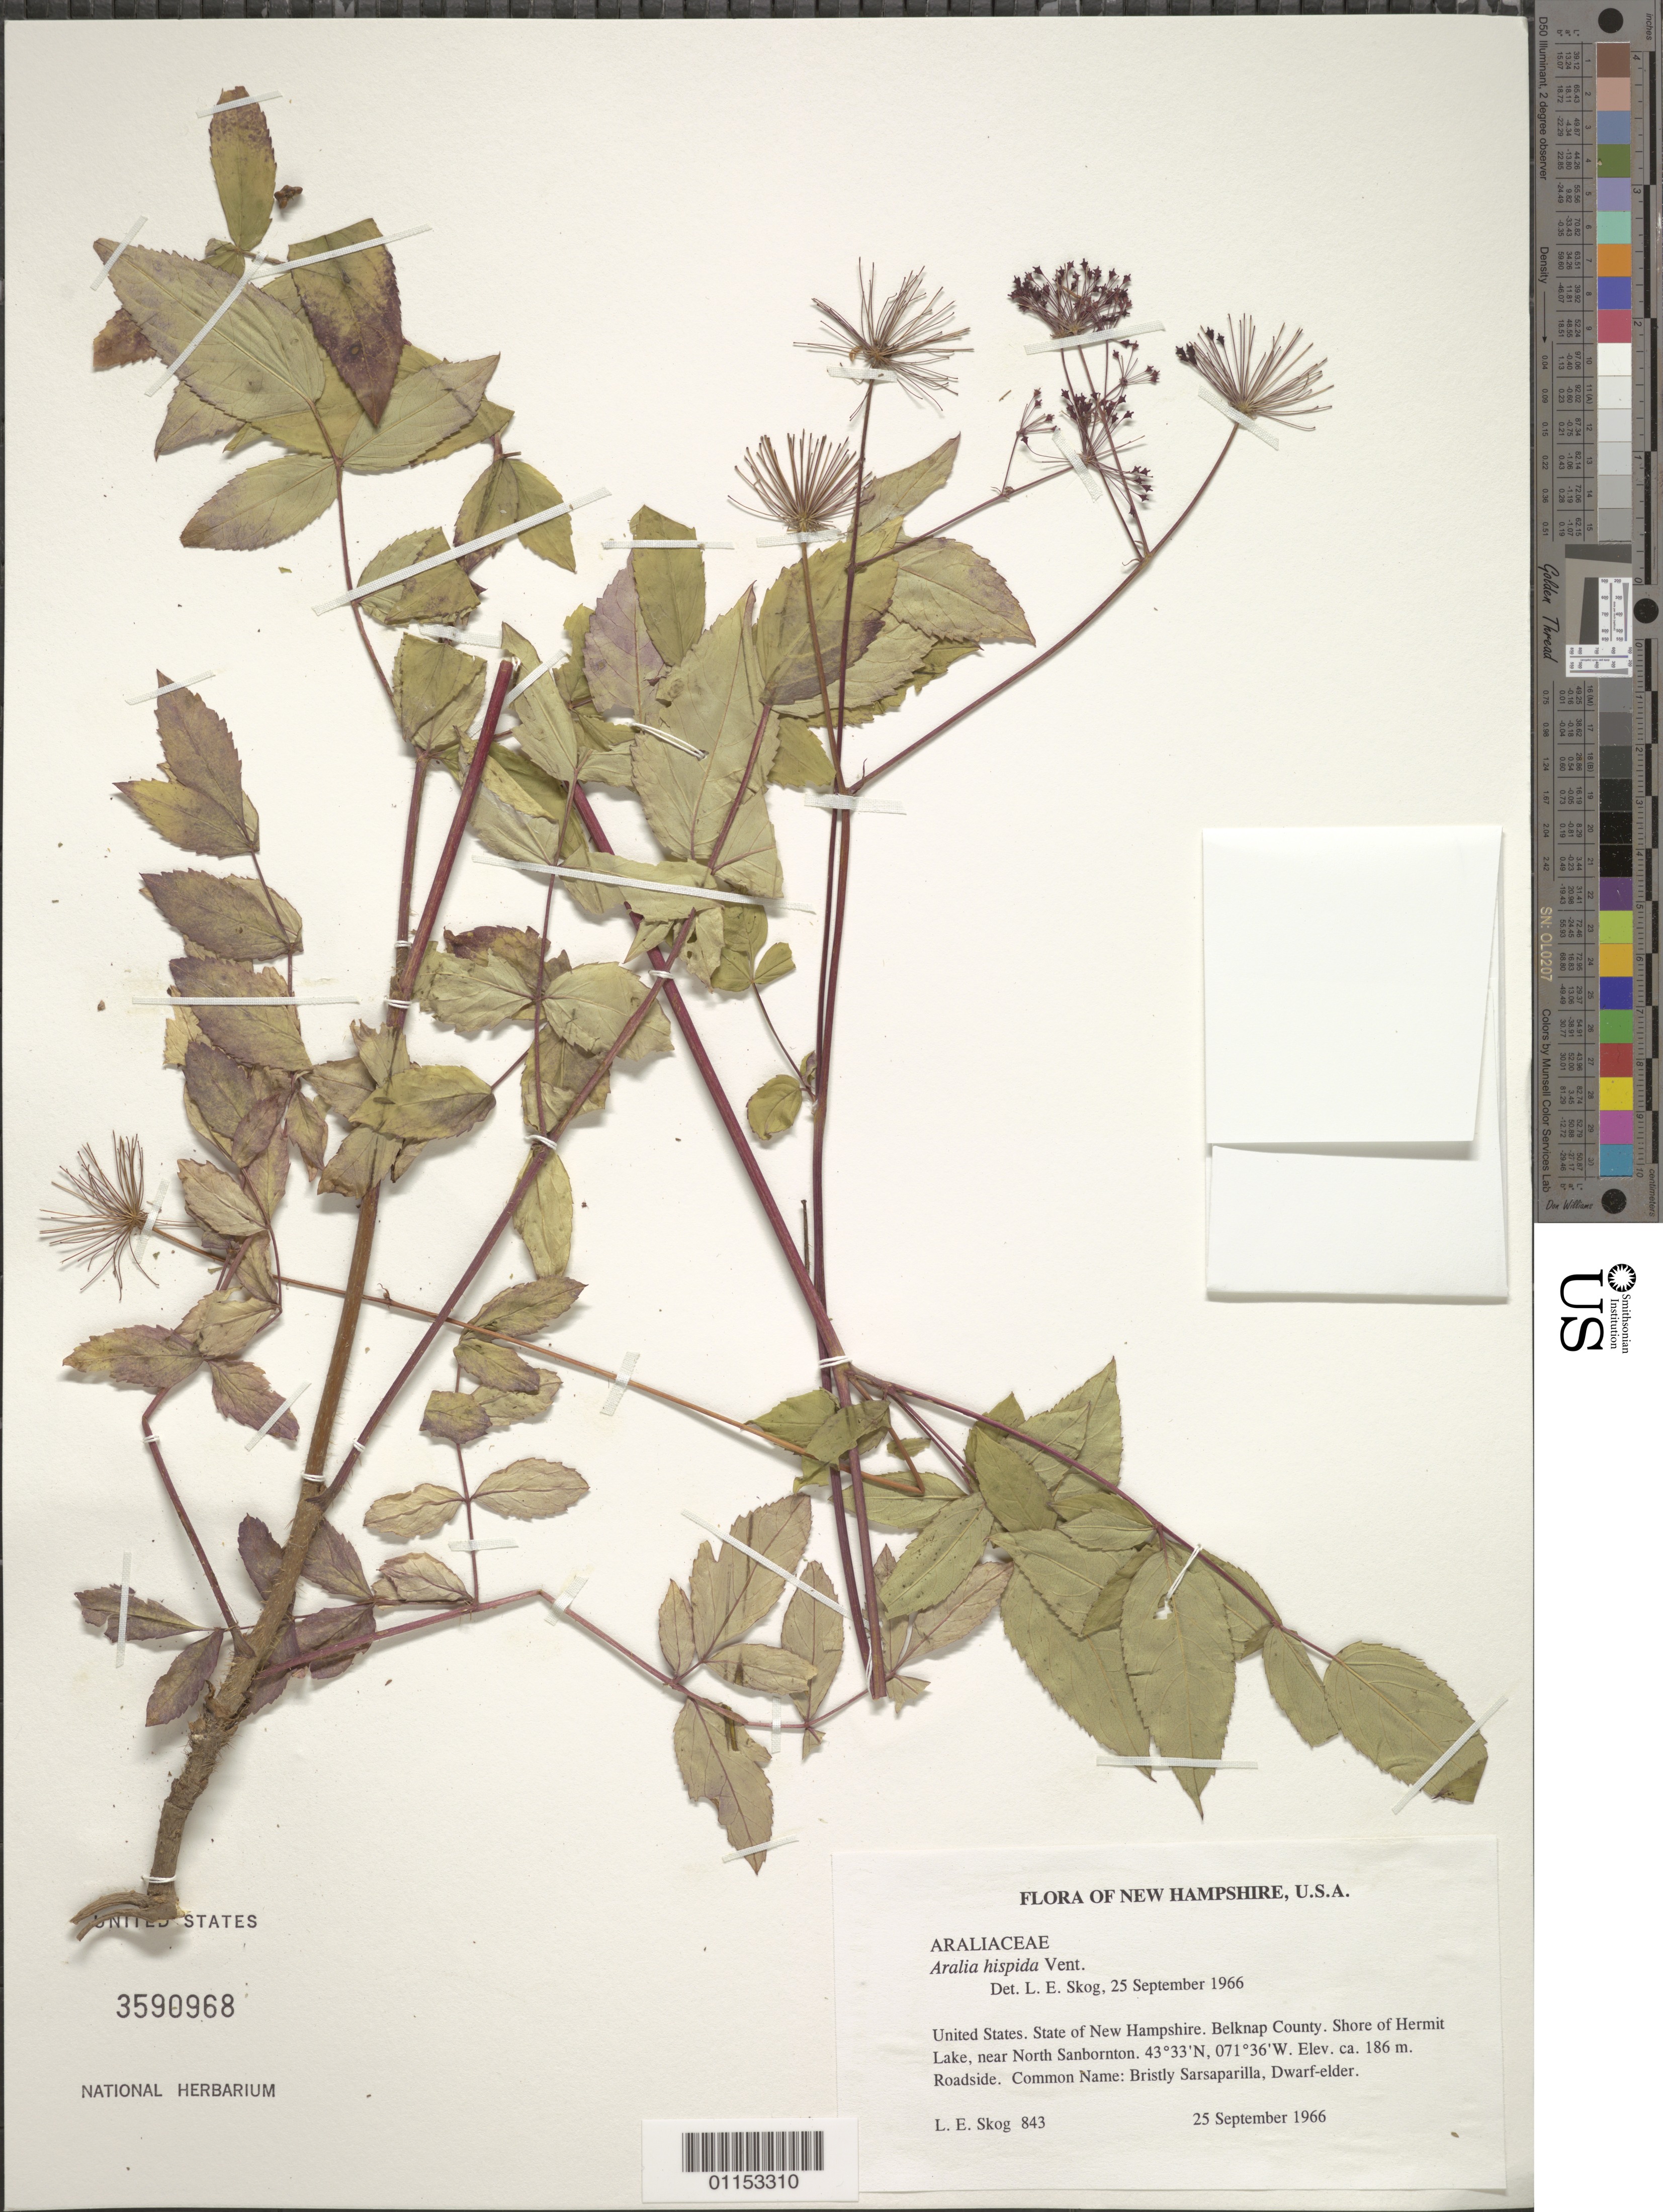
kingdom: Plantae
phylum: Tracheophyta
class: Magnoliopsida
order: Apiales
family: Araliaceae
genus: Aralia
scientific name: Aralia hispida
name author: Vent.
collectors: L. E. Skog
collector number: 843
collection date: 1966-09-25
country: United States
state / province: New Hampshire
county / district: Belknap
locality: Shore of Hermit Lake, near N Sanbornton.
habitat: Roadside.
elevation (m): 186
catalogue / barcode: US 3590968